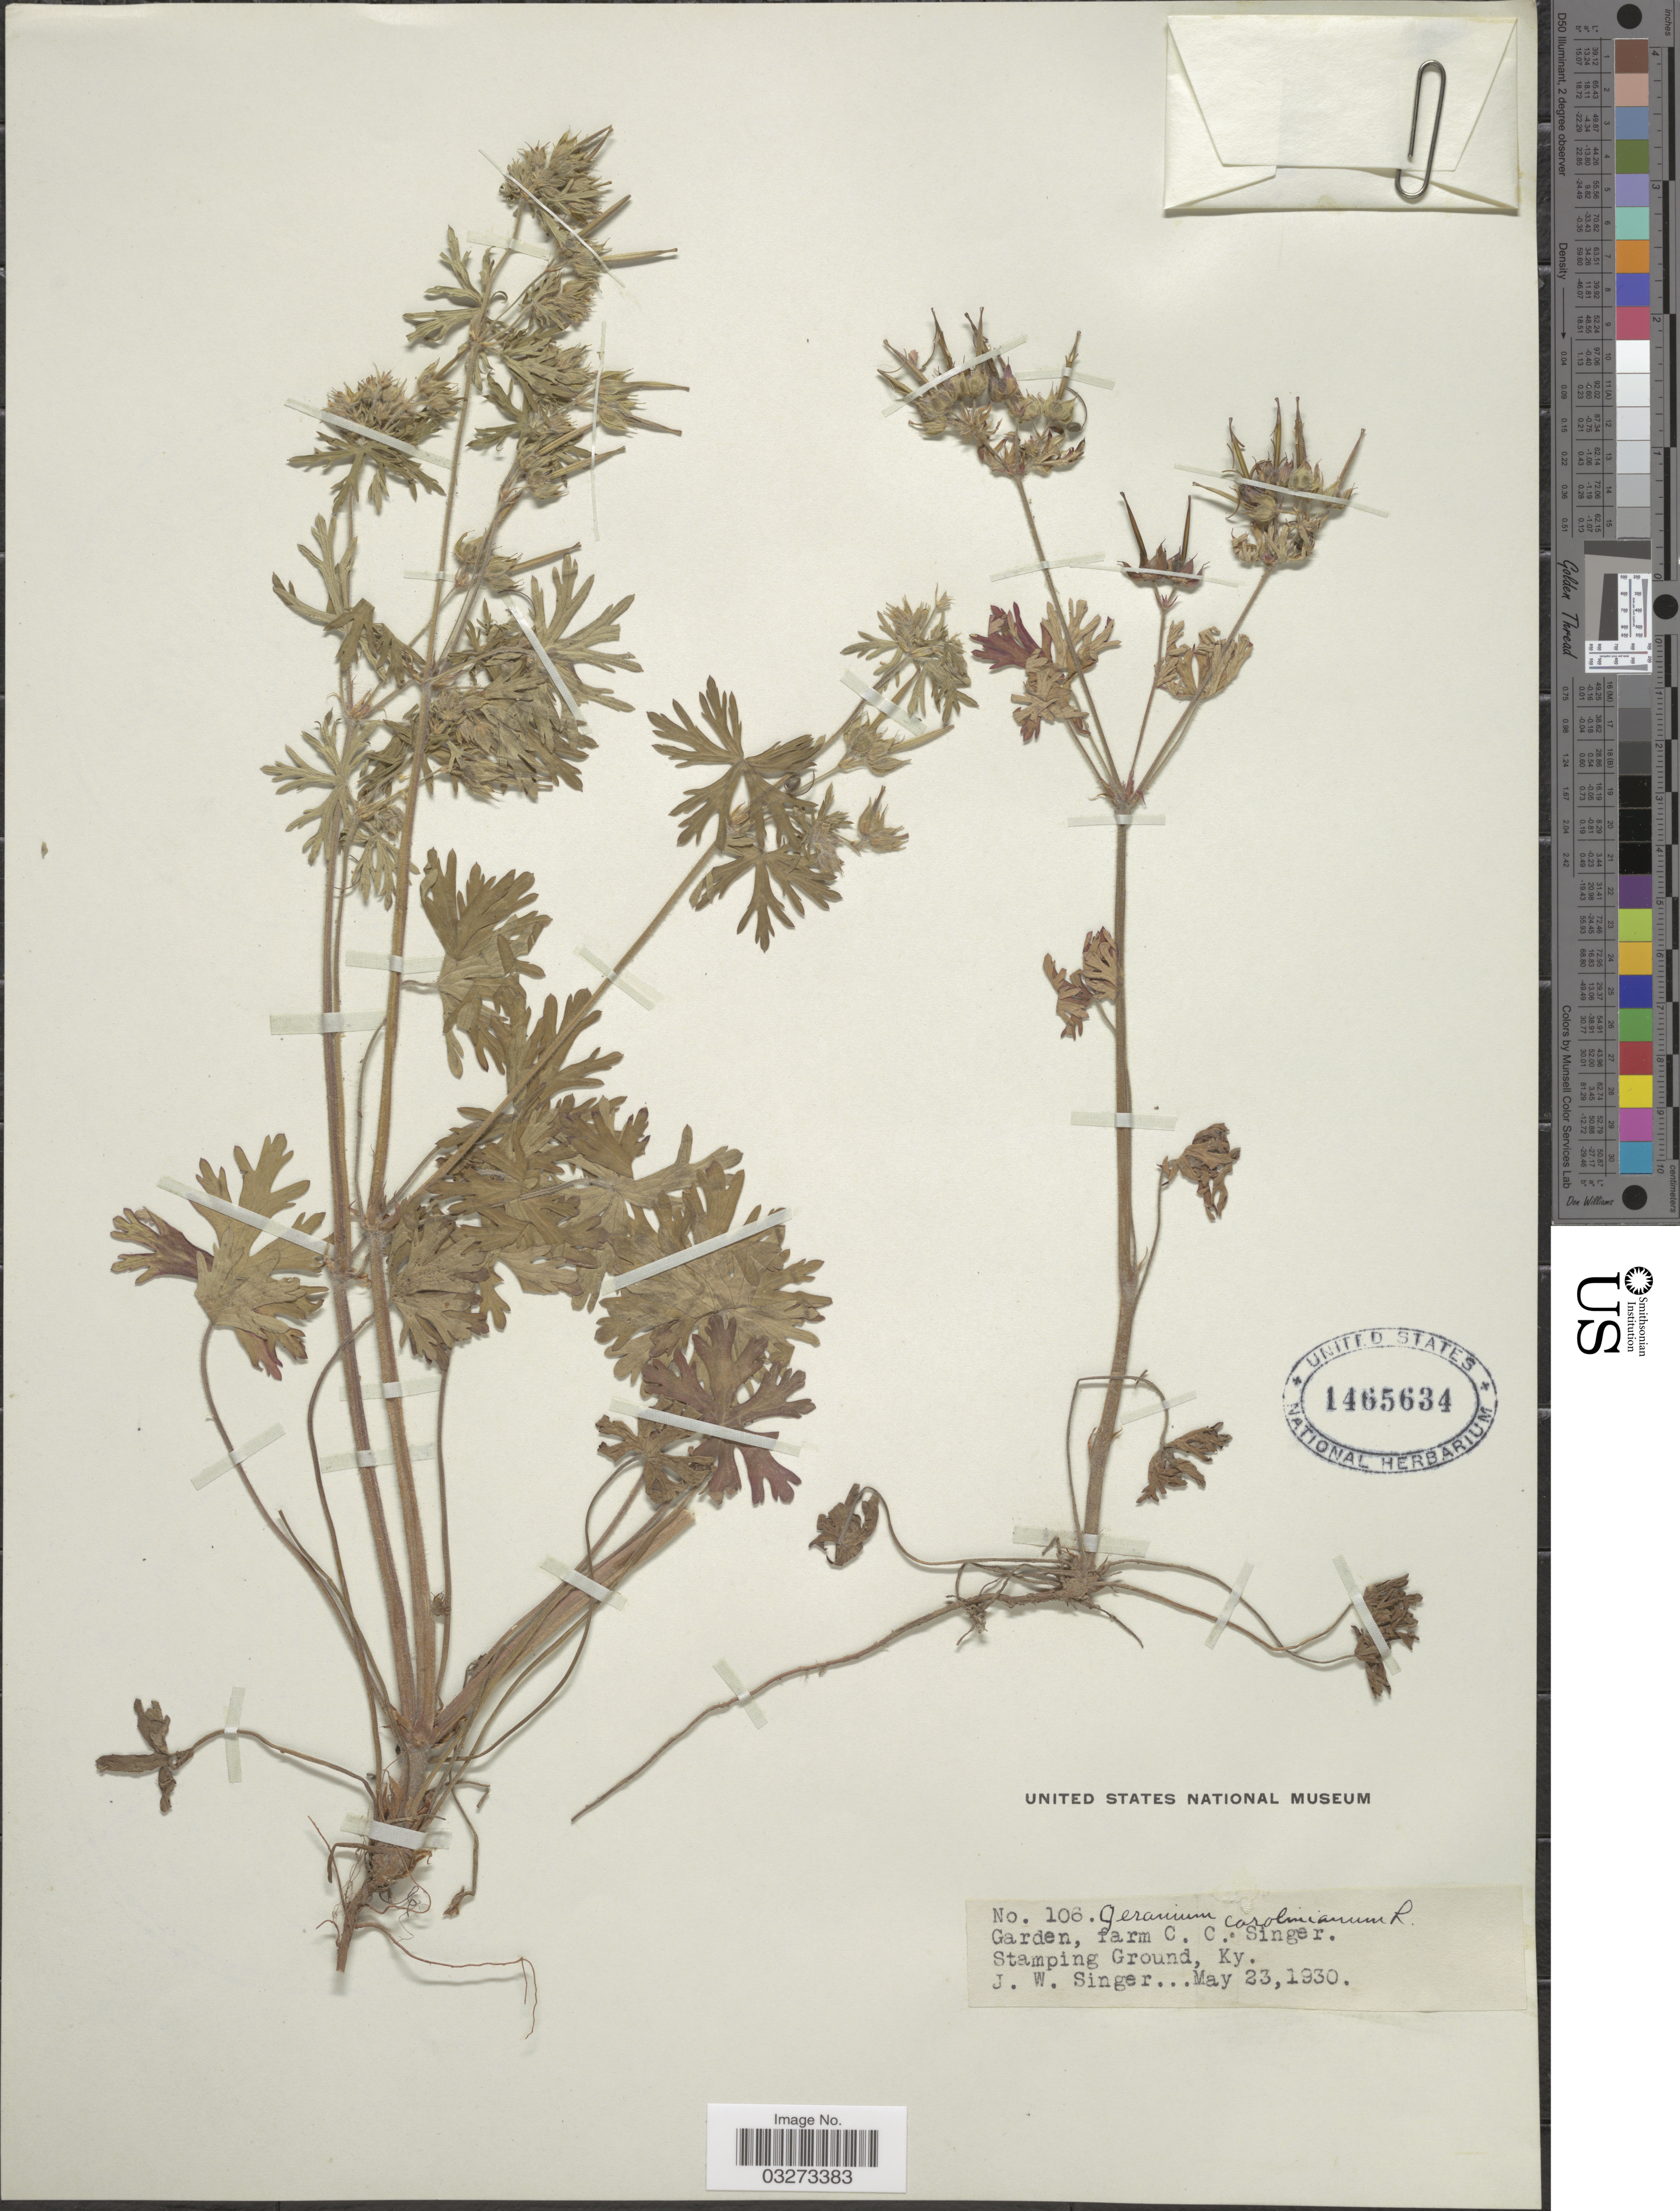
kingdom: Plantae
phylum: Tracheophyta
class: Magnoliopsida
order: Geraniales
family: Geraniaceae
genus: Geranium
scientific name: Geranium carolinianum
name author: L.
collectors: J. EW. Singer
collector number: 106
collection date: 1930-05-23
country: United States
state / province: Kentucky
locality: Garden, farm C. C. Singer. Stamping ground.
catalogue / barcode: US 1465634